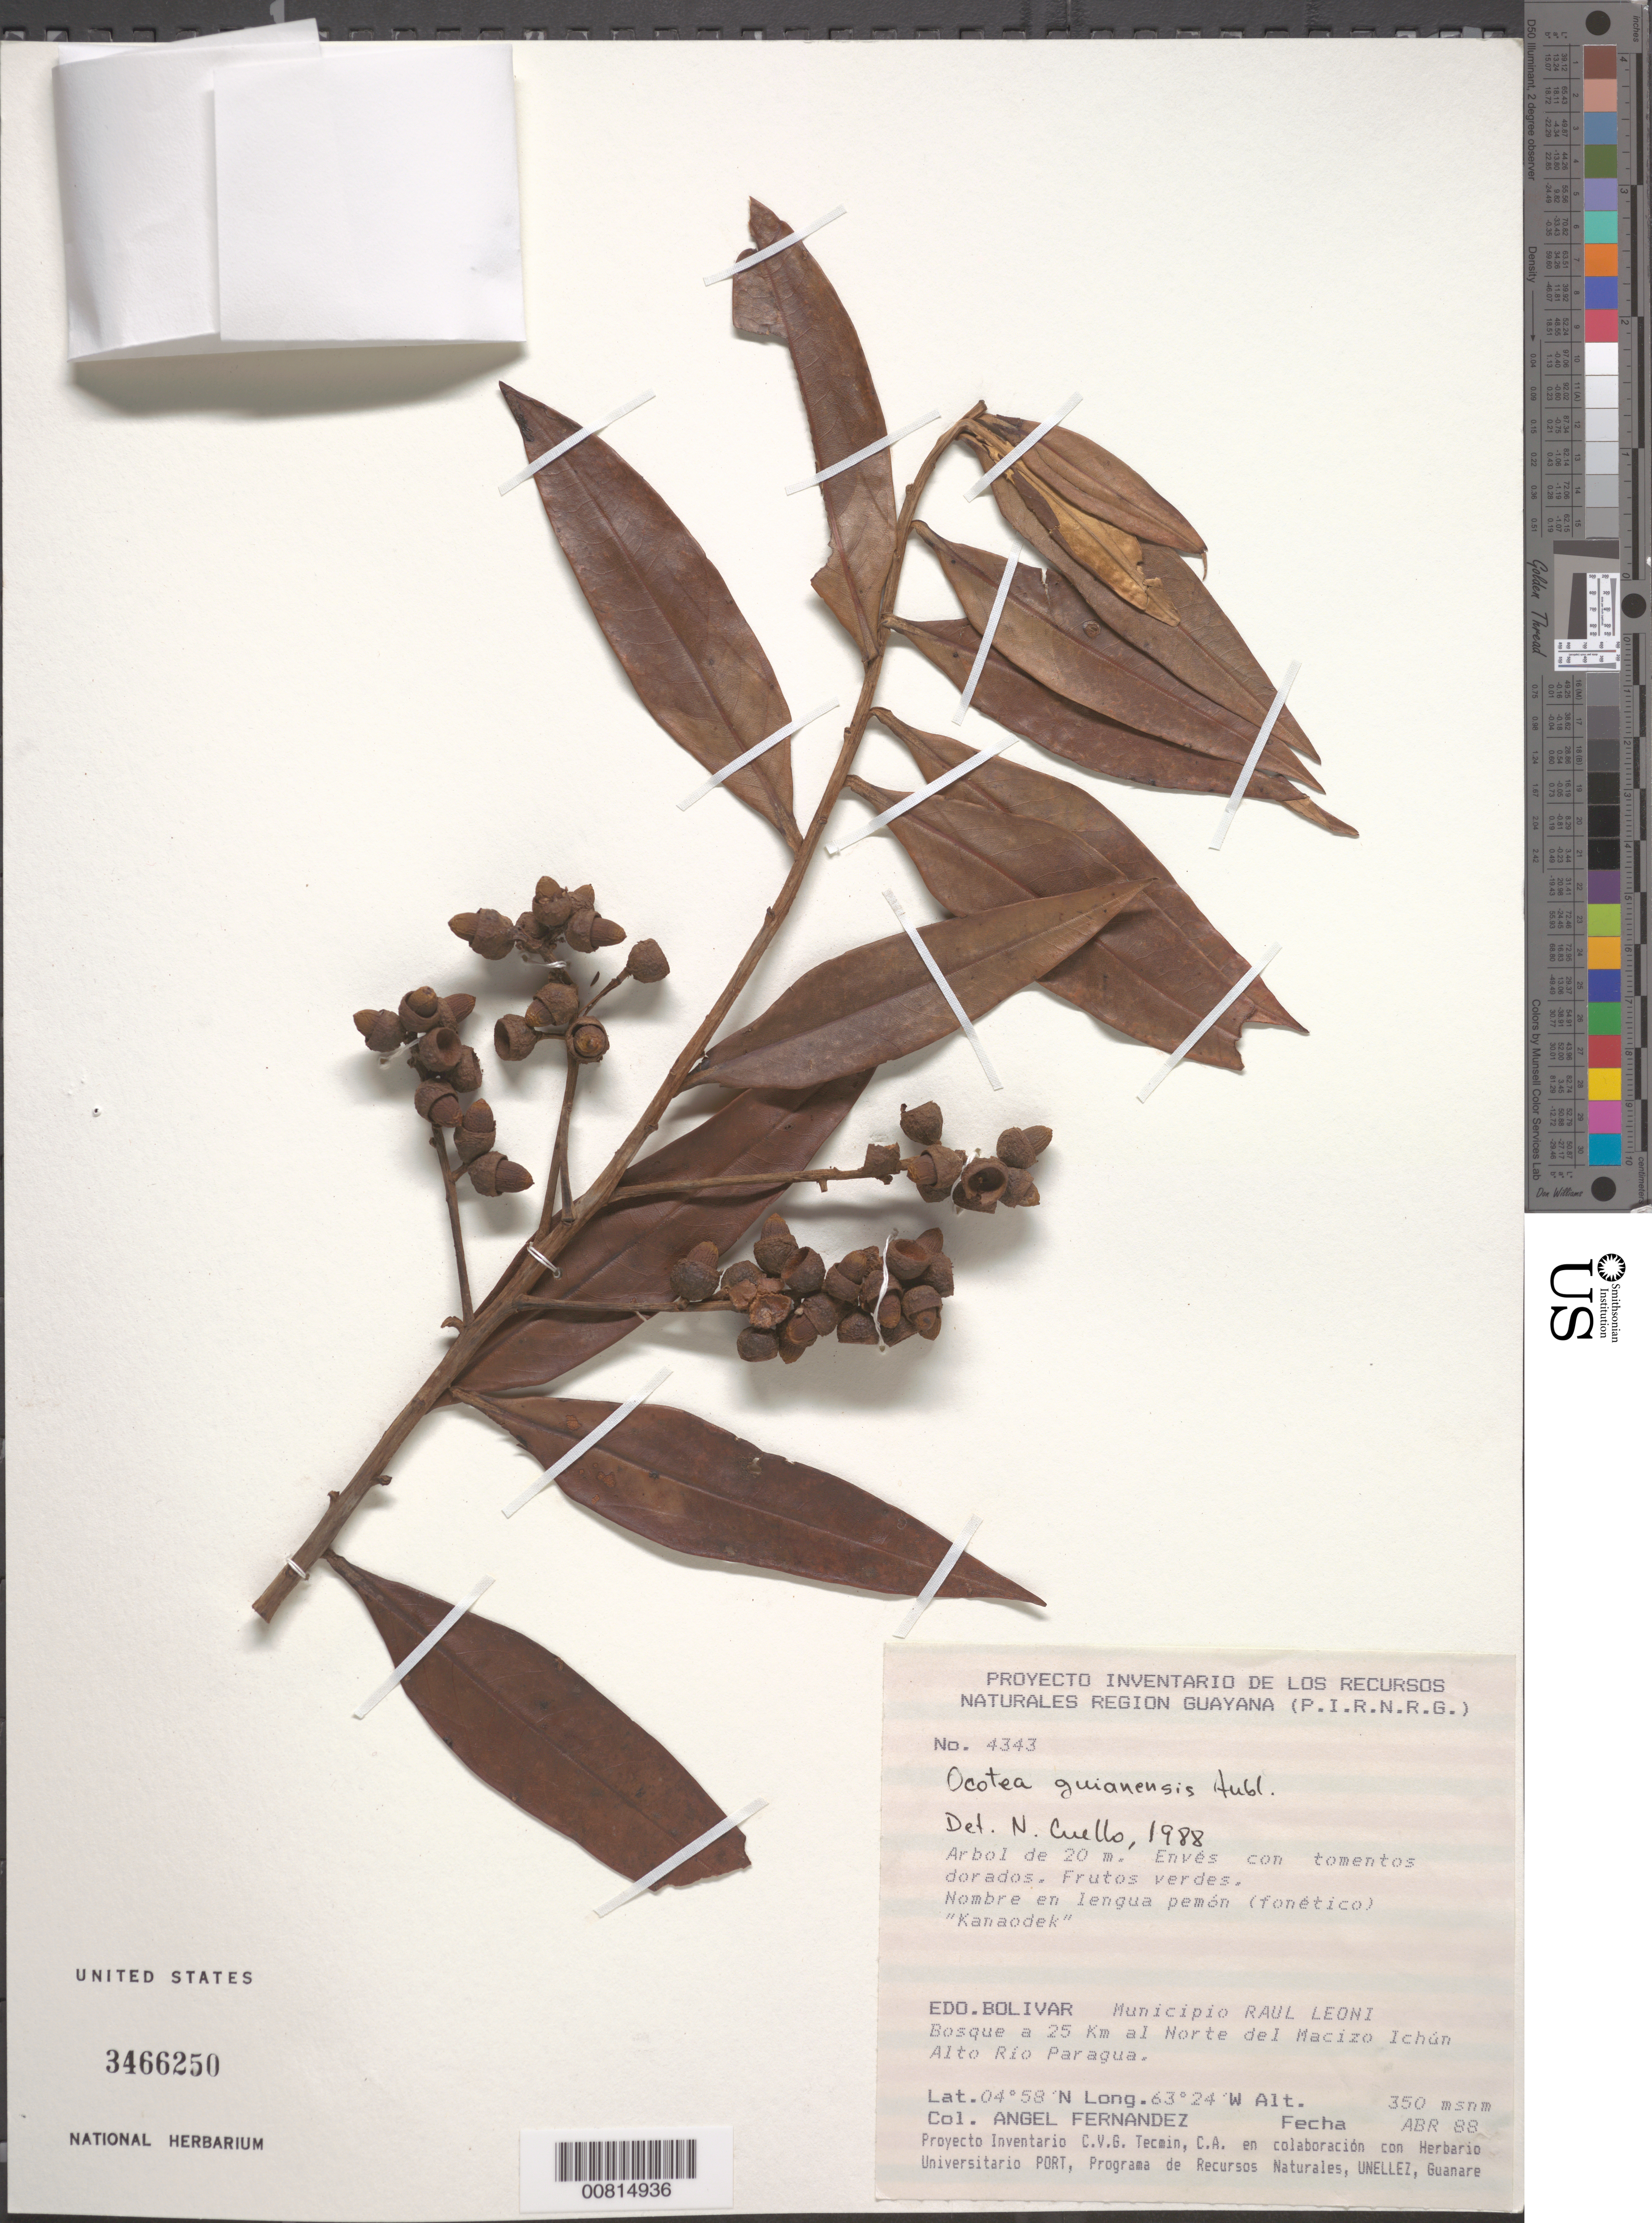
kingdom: Plantae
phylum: Tracheophyta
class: Magnoliopsida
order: Laurales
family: Lauraceae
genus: Ocotea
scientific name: Ocotea guianensis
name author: Aubl.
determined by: Cuello, Nidia L.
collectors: A. Fernández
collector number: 4343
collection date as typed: Apr-88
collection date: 1988-04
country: Venezuela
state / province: Bolívar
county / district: Angostura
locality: Mun. Raúl Leoni [=Angostura], 25 km N del Macizo Ichún, alto Río Paragua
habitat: Forest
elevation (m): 350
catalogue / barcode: US 3466250